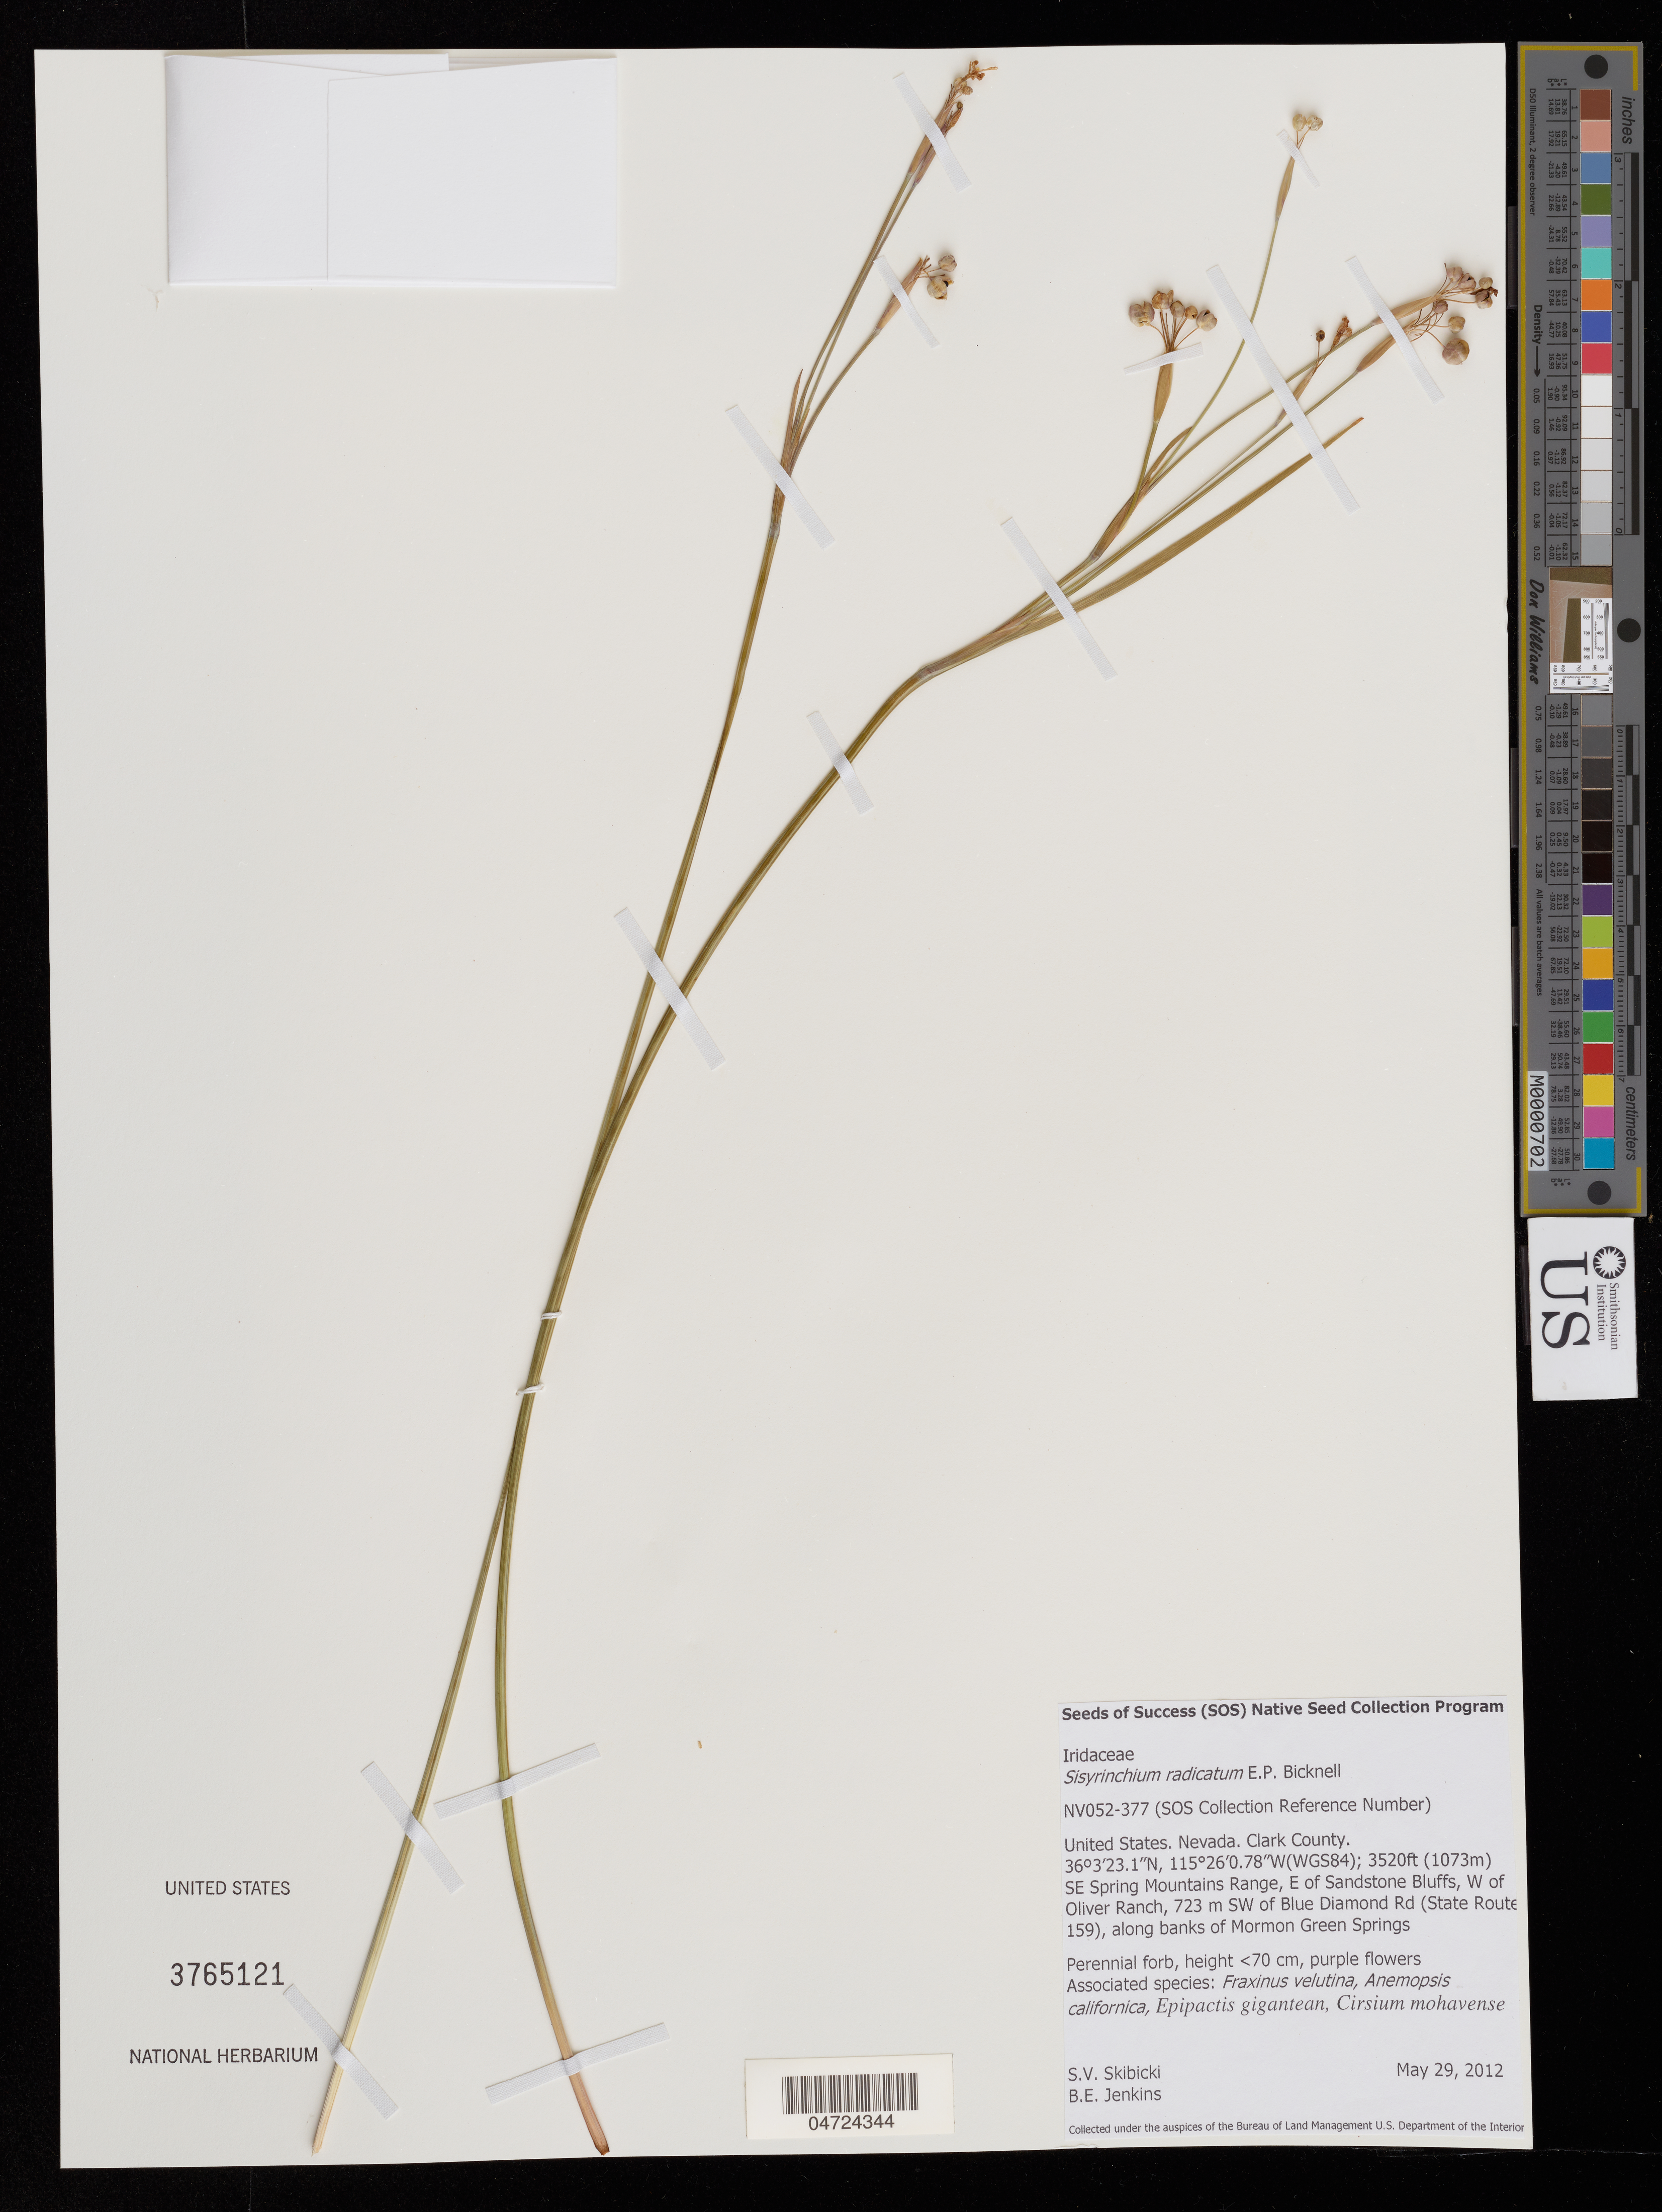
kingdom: Plantae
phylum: Tracheophyta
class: Liliopsida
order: Asparagales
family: Iridaceae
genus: Sisyrinchium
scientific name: Sisyrinchium radicatum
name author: E.P. Bicknell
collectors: S. Skibicki & B. Jenkins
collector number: NV052-377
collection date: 2012-05-29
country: United States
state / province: Nevada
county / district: Clark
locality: Clark County. SE Spring Mountains Range, E of Sandstone Bluffs, W of Oliver Ranch, 723 m SW of Blue Diamond Rd (State Route 159), along banks of Mormon Green Springs.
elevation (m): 1073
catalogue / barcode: US 3765121